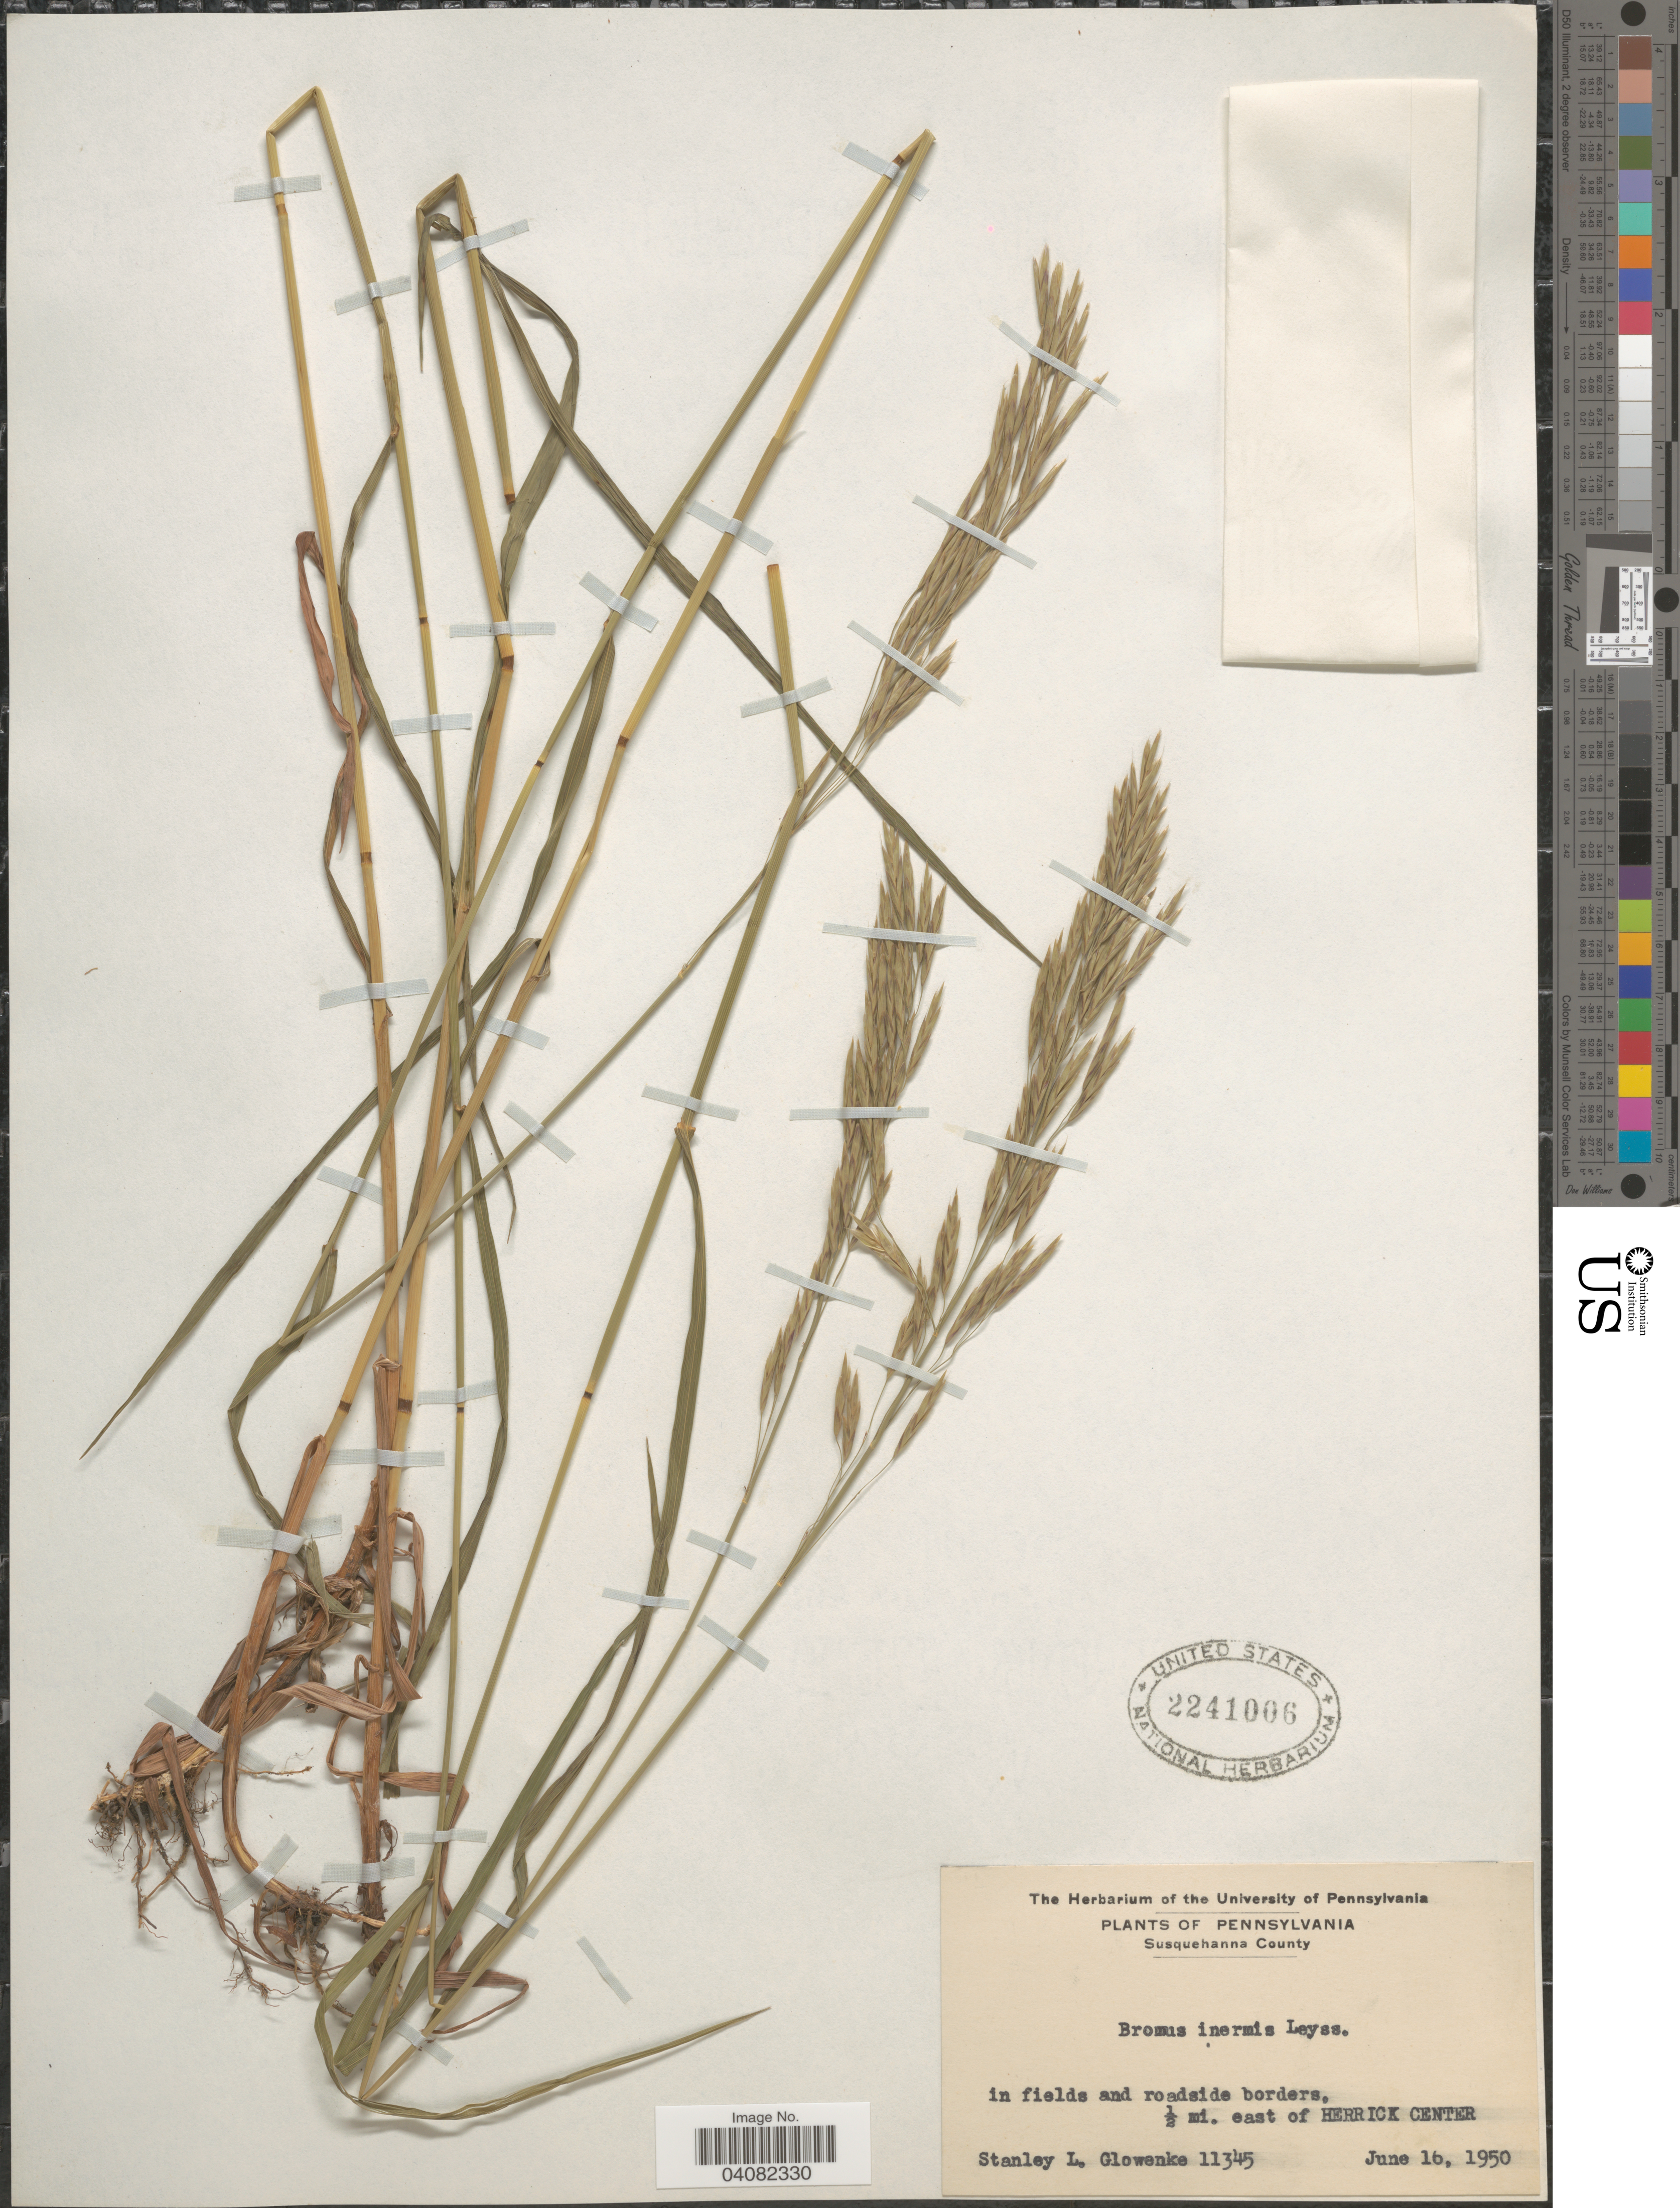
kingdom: Plantae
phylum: Tracheophyta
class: Liliopsida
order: Poales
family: Poaceae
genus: Bromus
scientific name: Bromus inermis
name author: Leyss.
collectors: S. Glowenke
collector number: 11345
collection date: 1950-06-16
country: United States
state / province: Pennsylvania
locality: Susquehanna County. In fields and roadside borders, ½ mi. east of Herrick Center.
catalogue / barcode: US 2241006